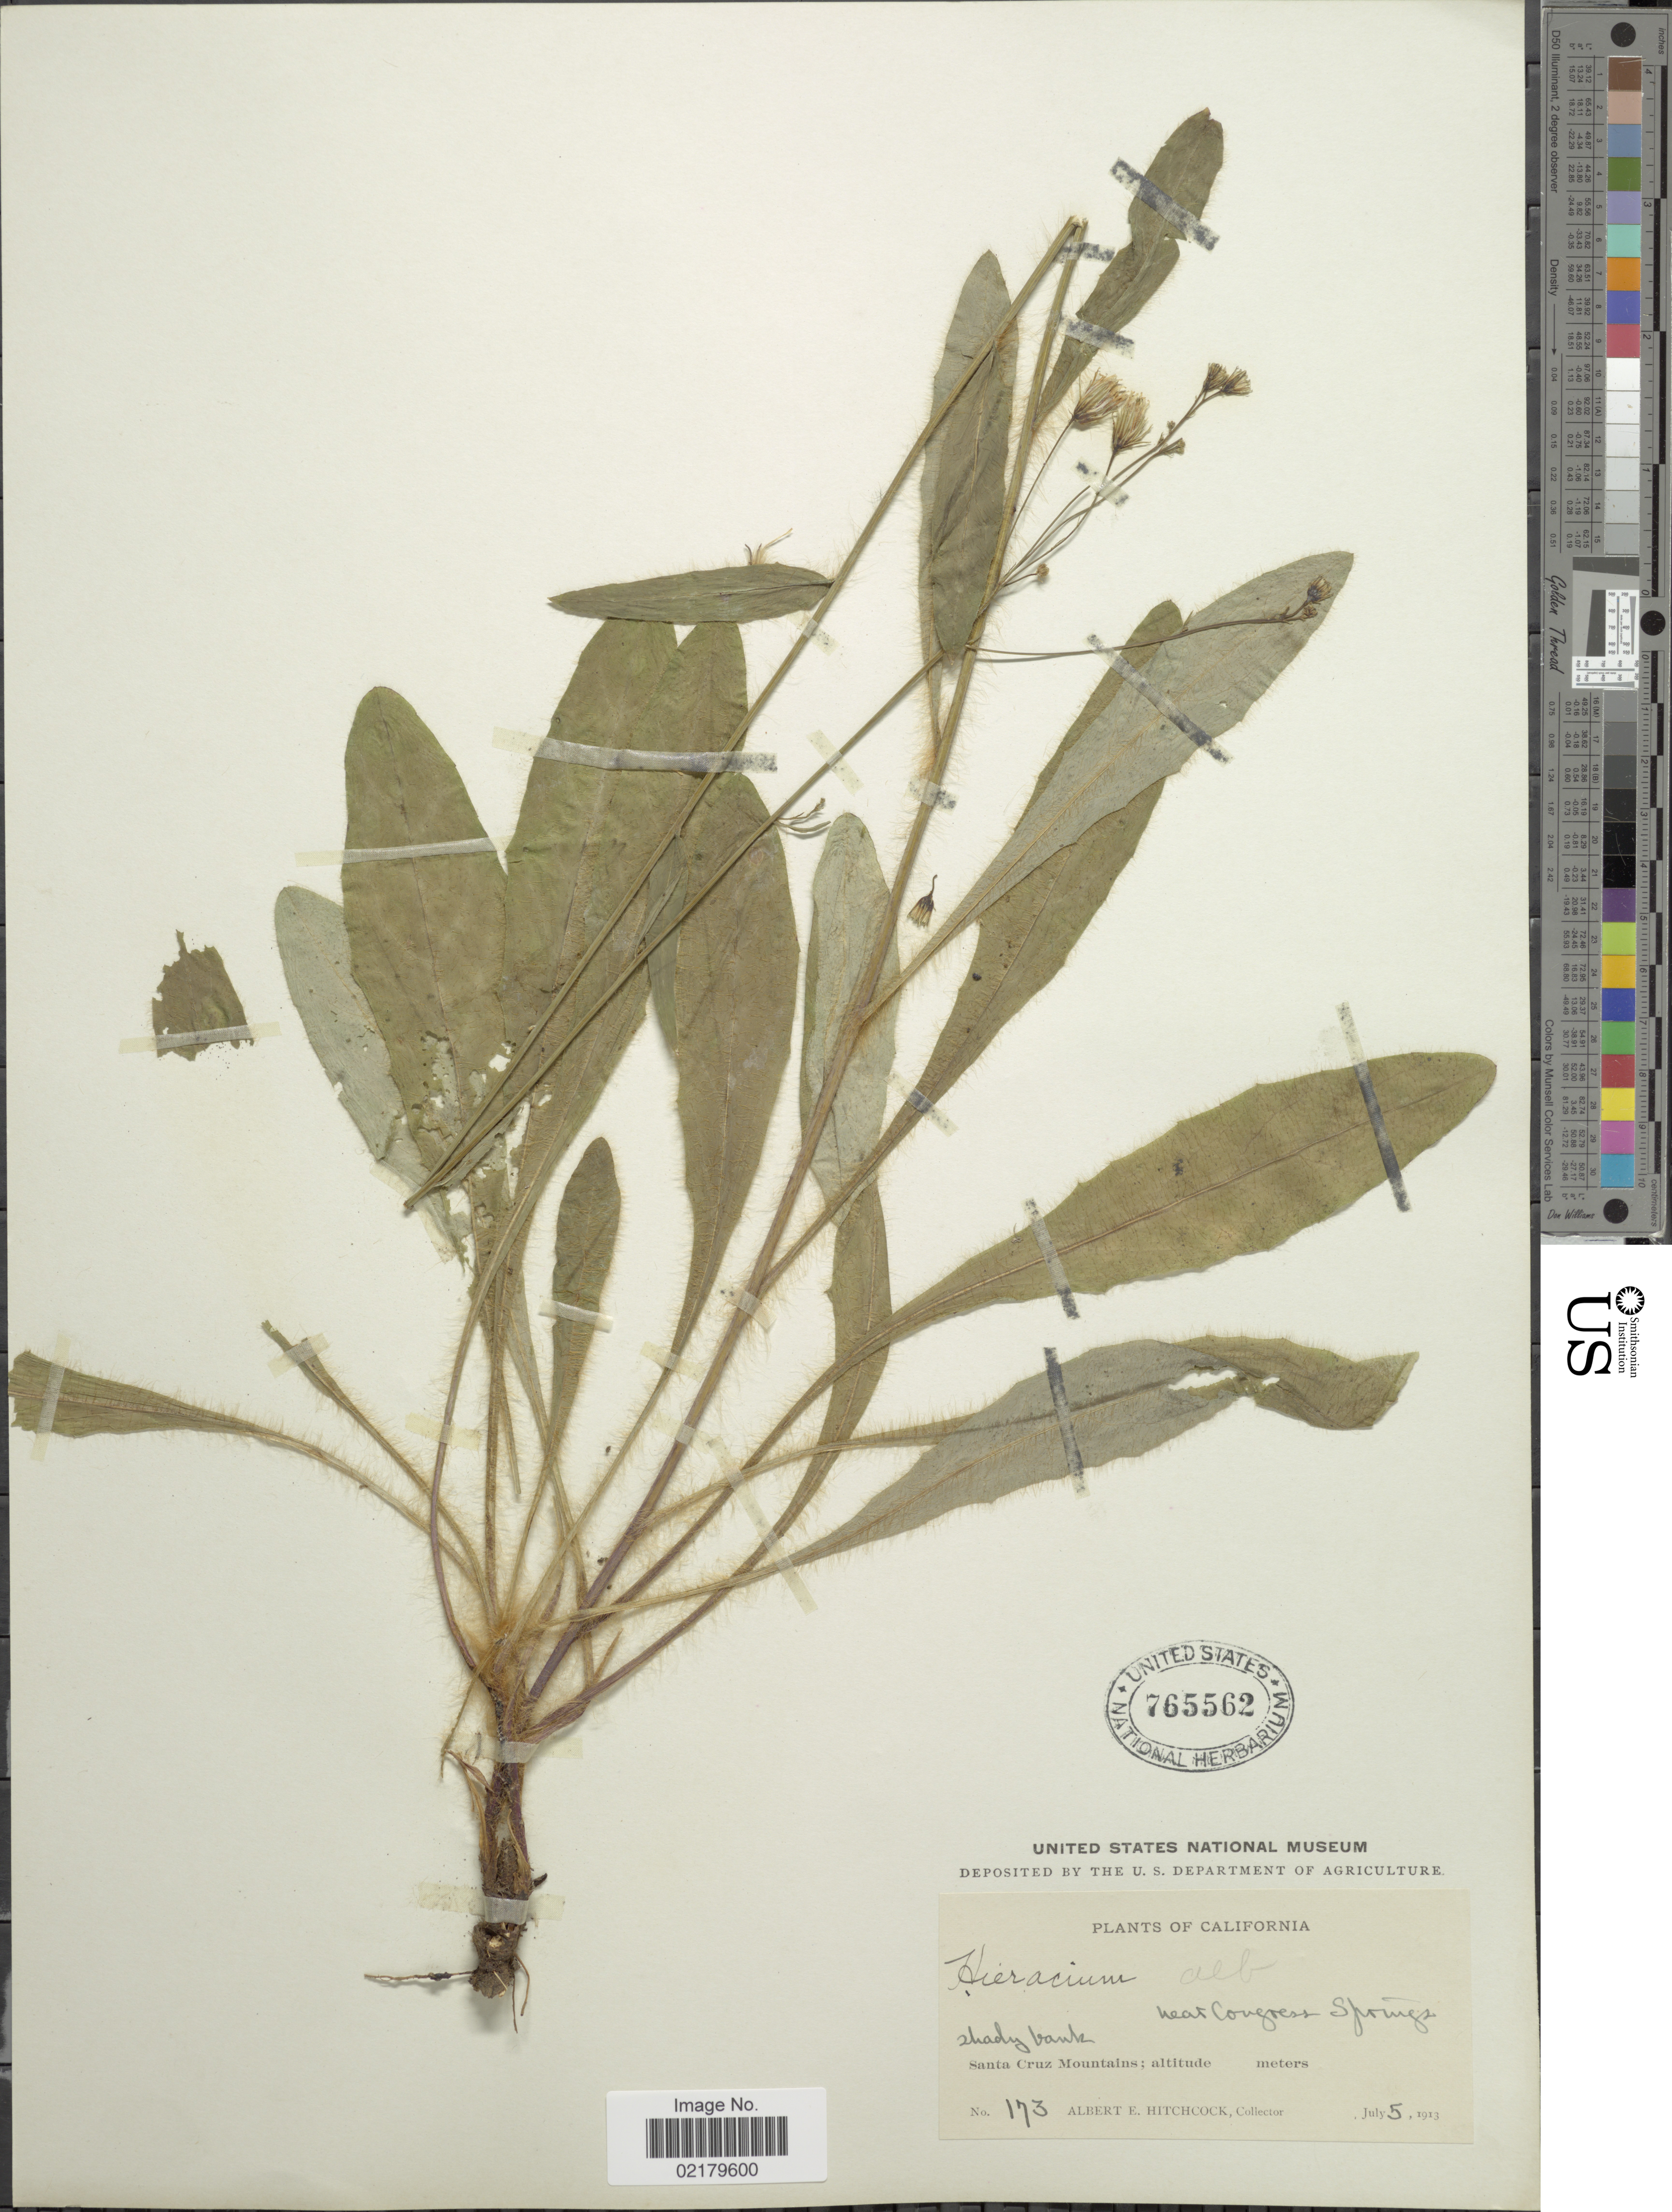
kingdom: Plantae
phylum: Tracheophyta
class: Magnoliopsida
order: Asterales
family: Asteraceae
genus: Hieracium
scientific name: Hieracium albiflorum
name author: Hook.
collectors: A. Hitchcock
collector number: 173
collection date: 1913-07-05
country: United States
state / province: California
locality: Shady bank, near Congress Spring, Santa Cruz Mountains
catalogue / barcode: US 765562